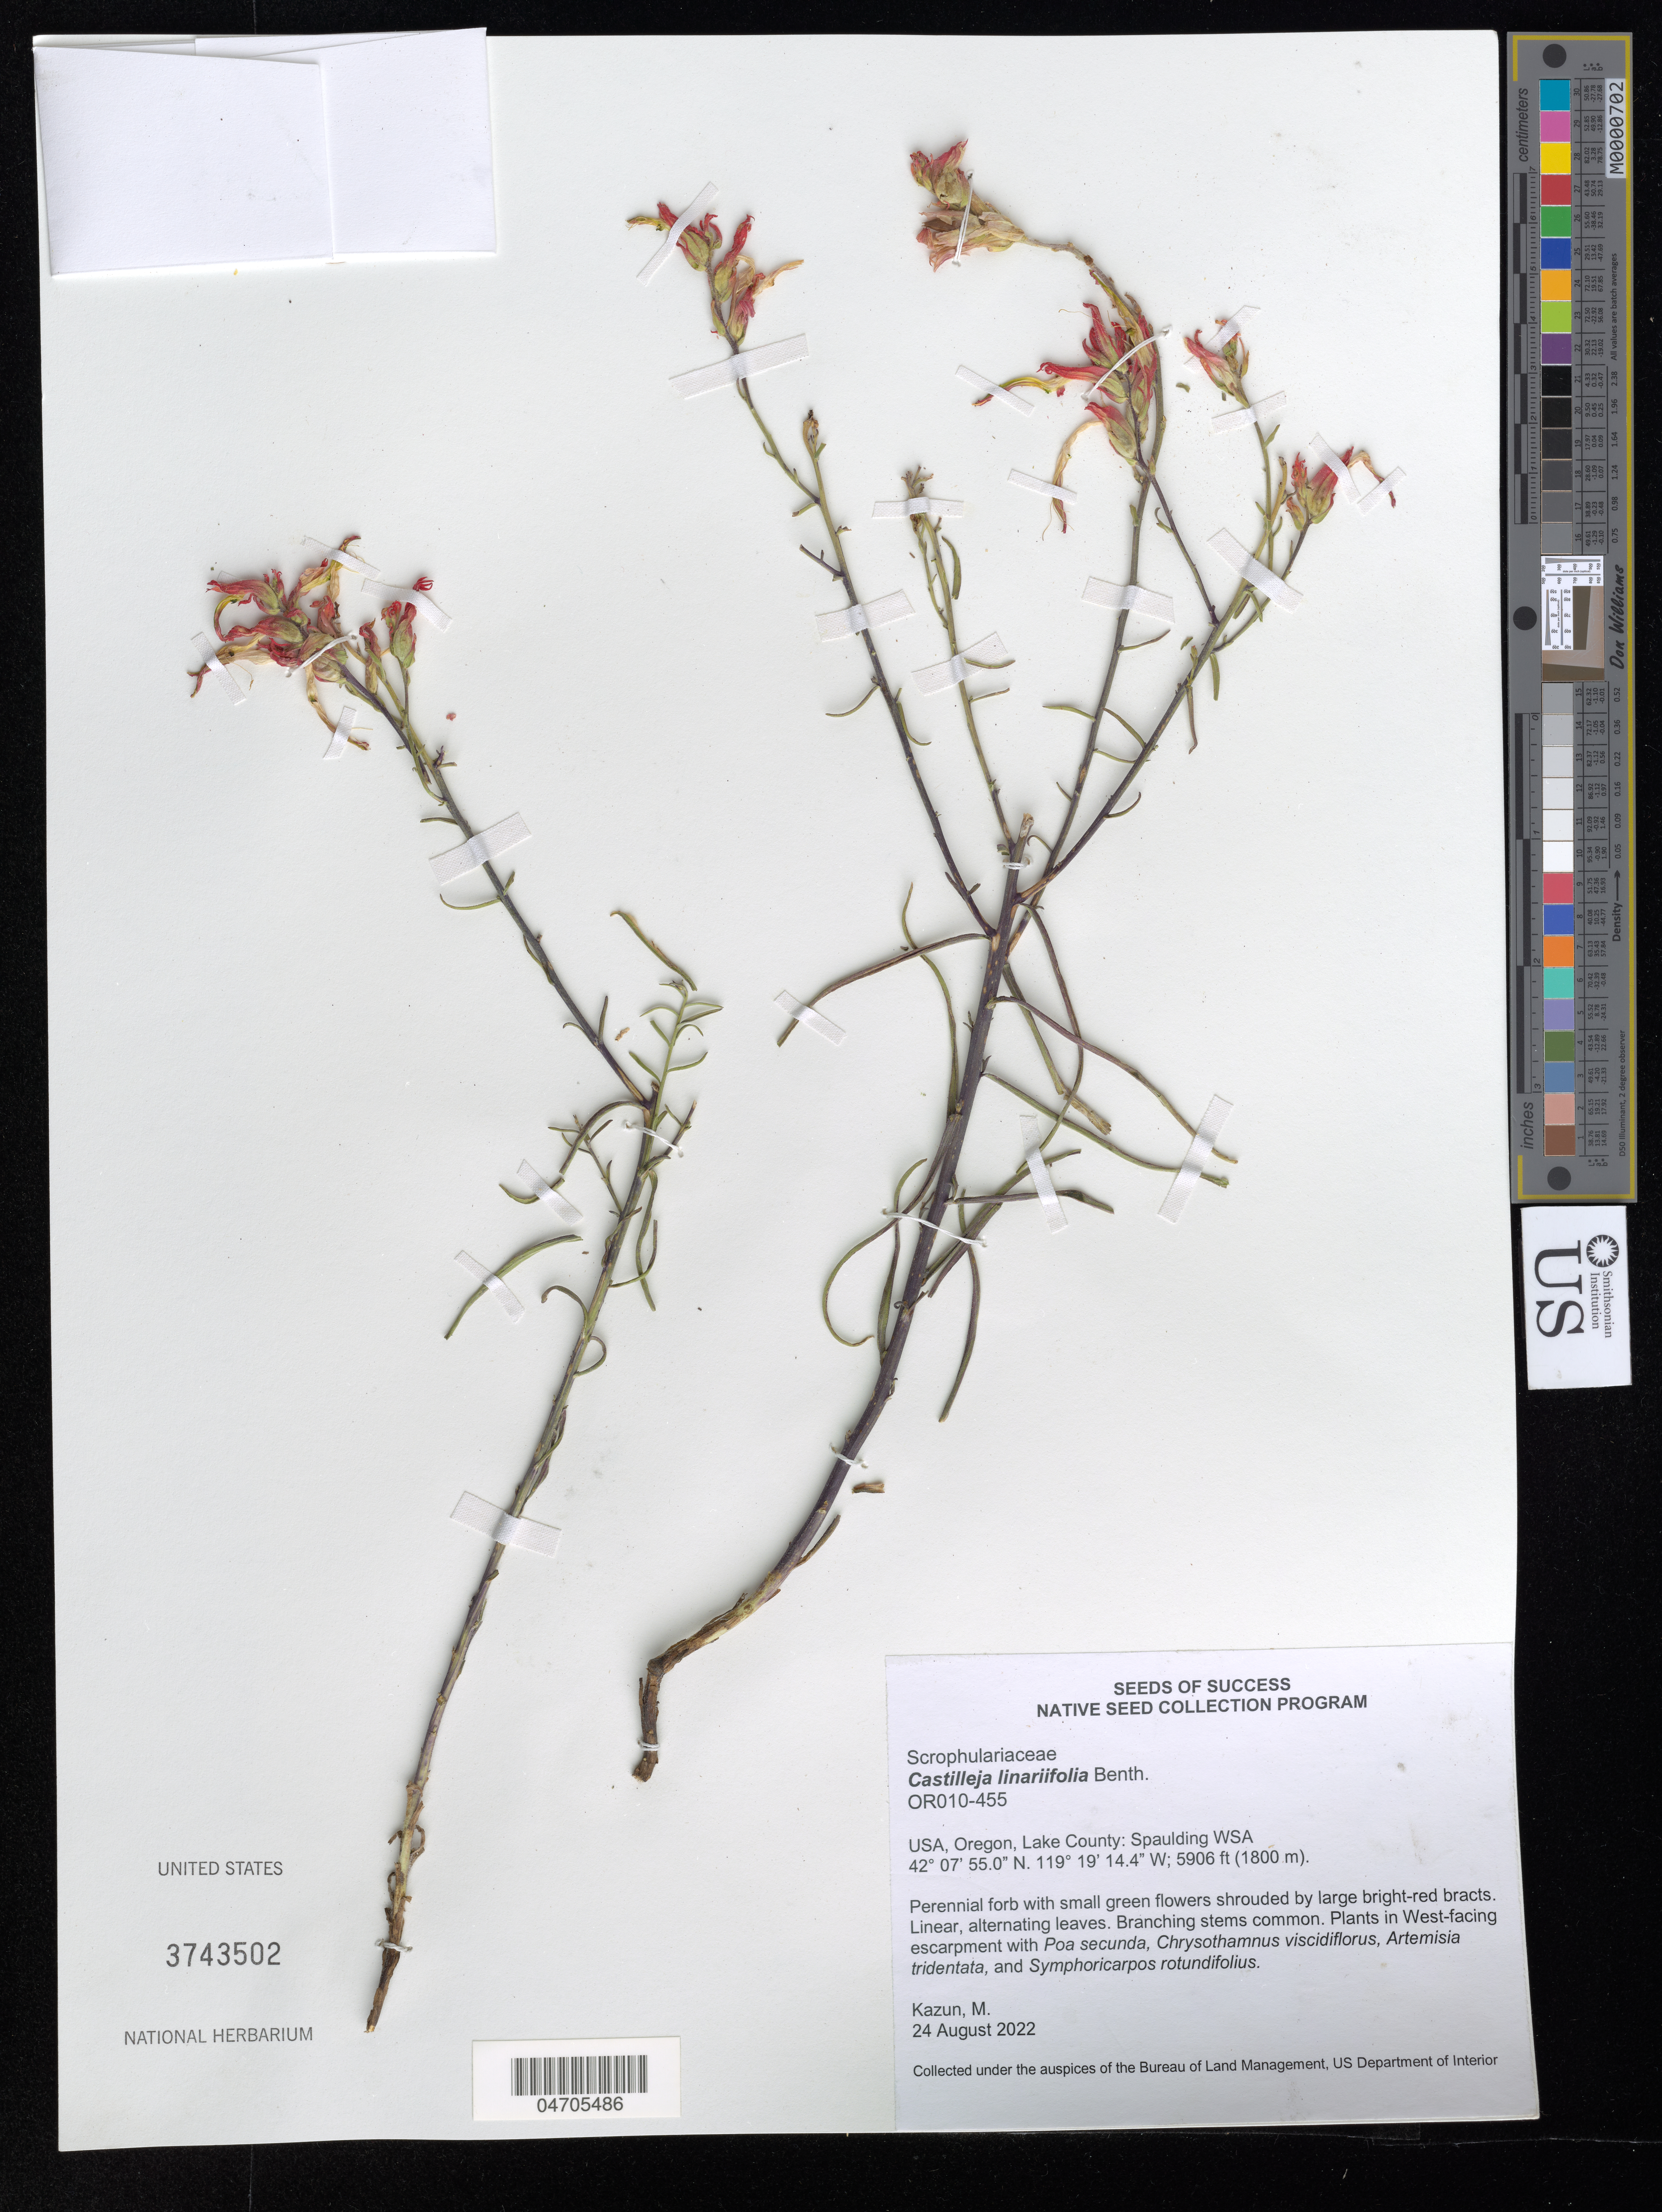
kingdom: Plantae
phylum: Tracheophyta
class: Magnoliopsida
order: Lamiales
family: Orobanchaceae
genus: Castilleja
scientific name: Castilleja linariifolia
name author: Benth.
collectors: M. Kazun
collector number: OR010-455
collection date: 2022-08-24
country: United States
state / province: Oregon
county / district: Lake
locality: Lake County: Spaulding WSA.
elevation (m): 1800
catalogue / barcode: US 3743502